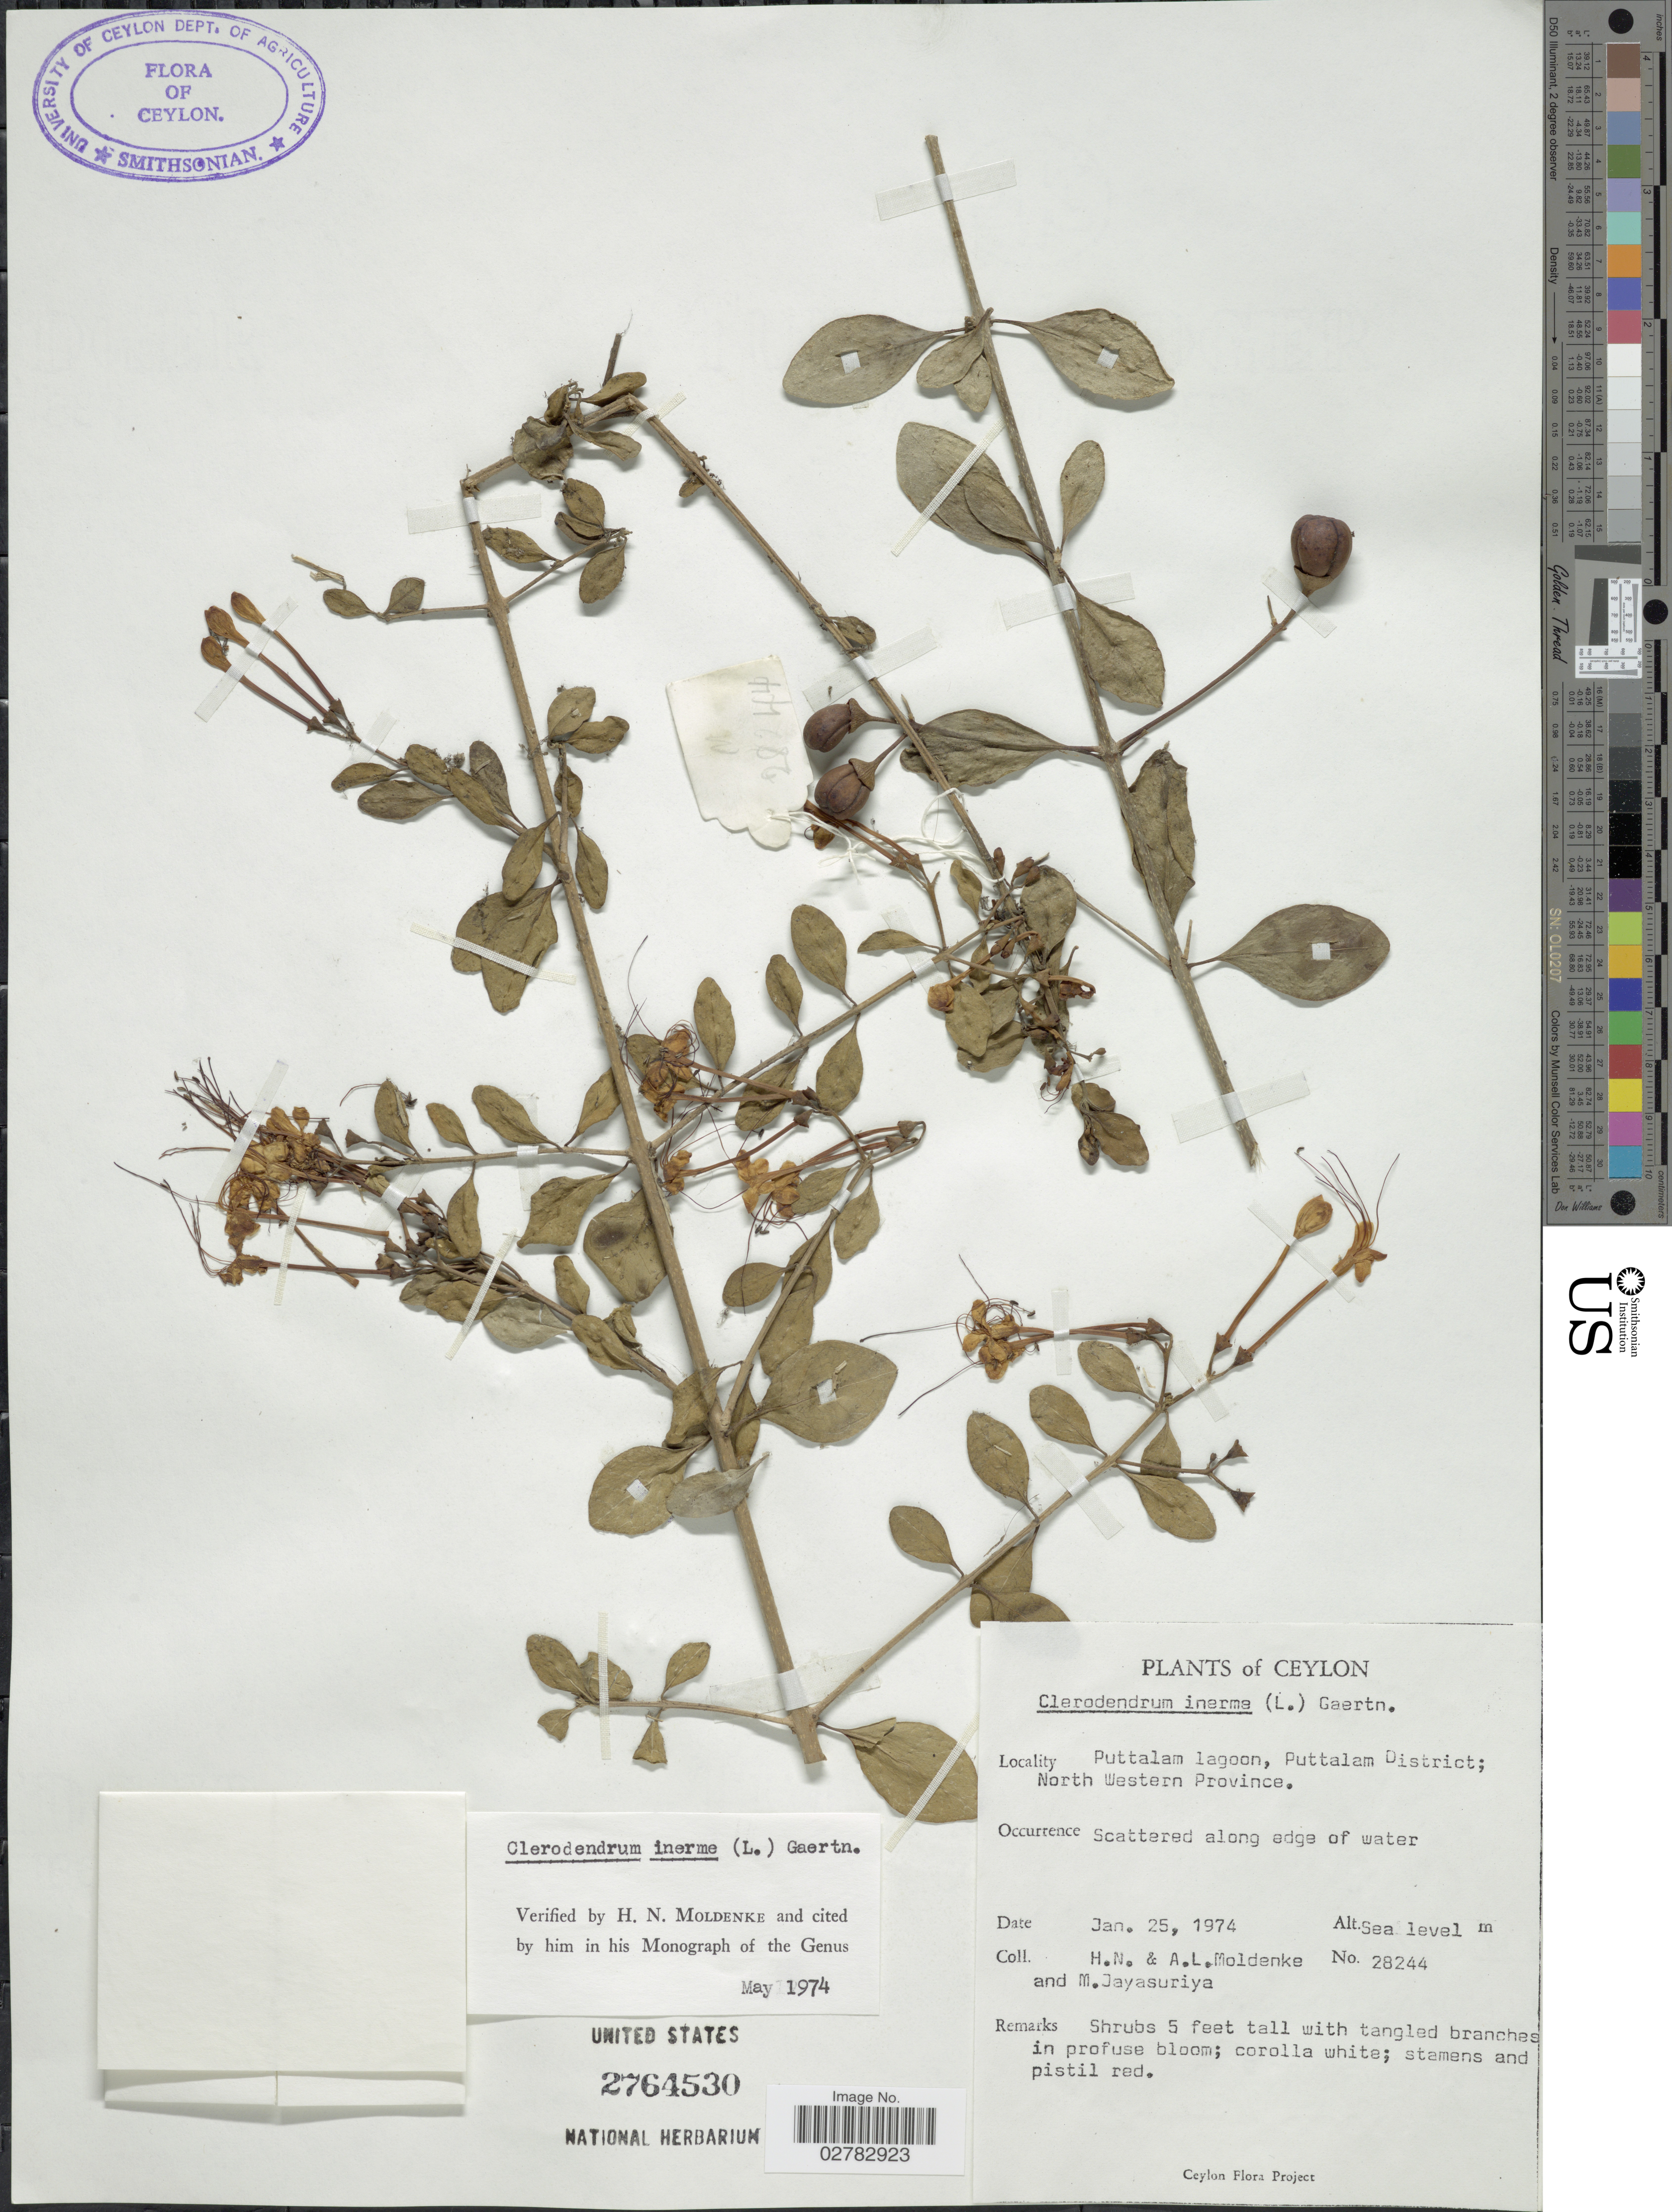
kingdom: Plantae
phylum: Tracheophyta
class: Magnoliopsida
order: Lamiales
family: Lamiaceae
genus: Clerodendrum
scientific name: Clerodendrum inerme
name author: (L.) Gaertn.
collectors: H. N. Moldenke, A. L. Moldenke & M. Jayasuriya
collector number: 28244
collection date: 1974-01-25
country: Sri Lanka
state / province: North Western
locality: Ceylon. Puttalam lagoon, Puttalam District.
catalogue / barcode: US 2764530